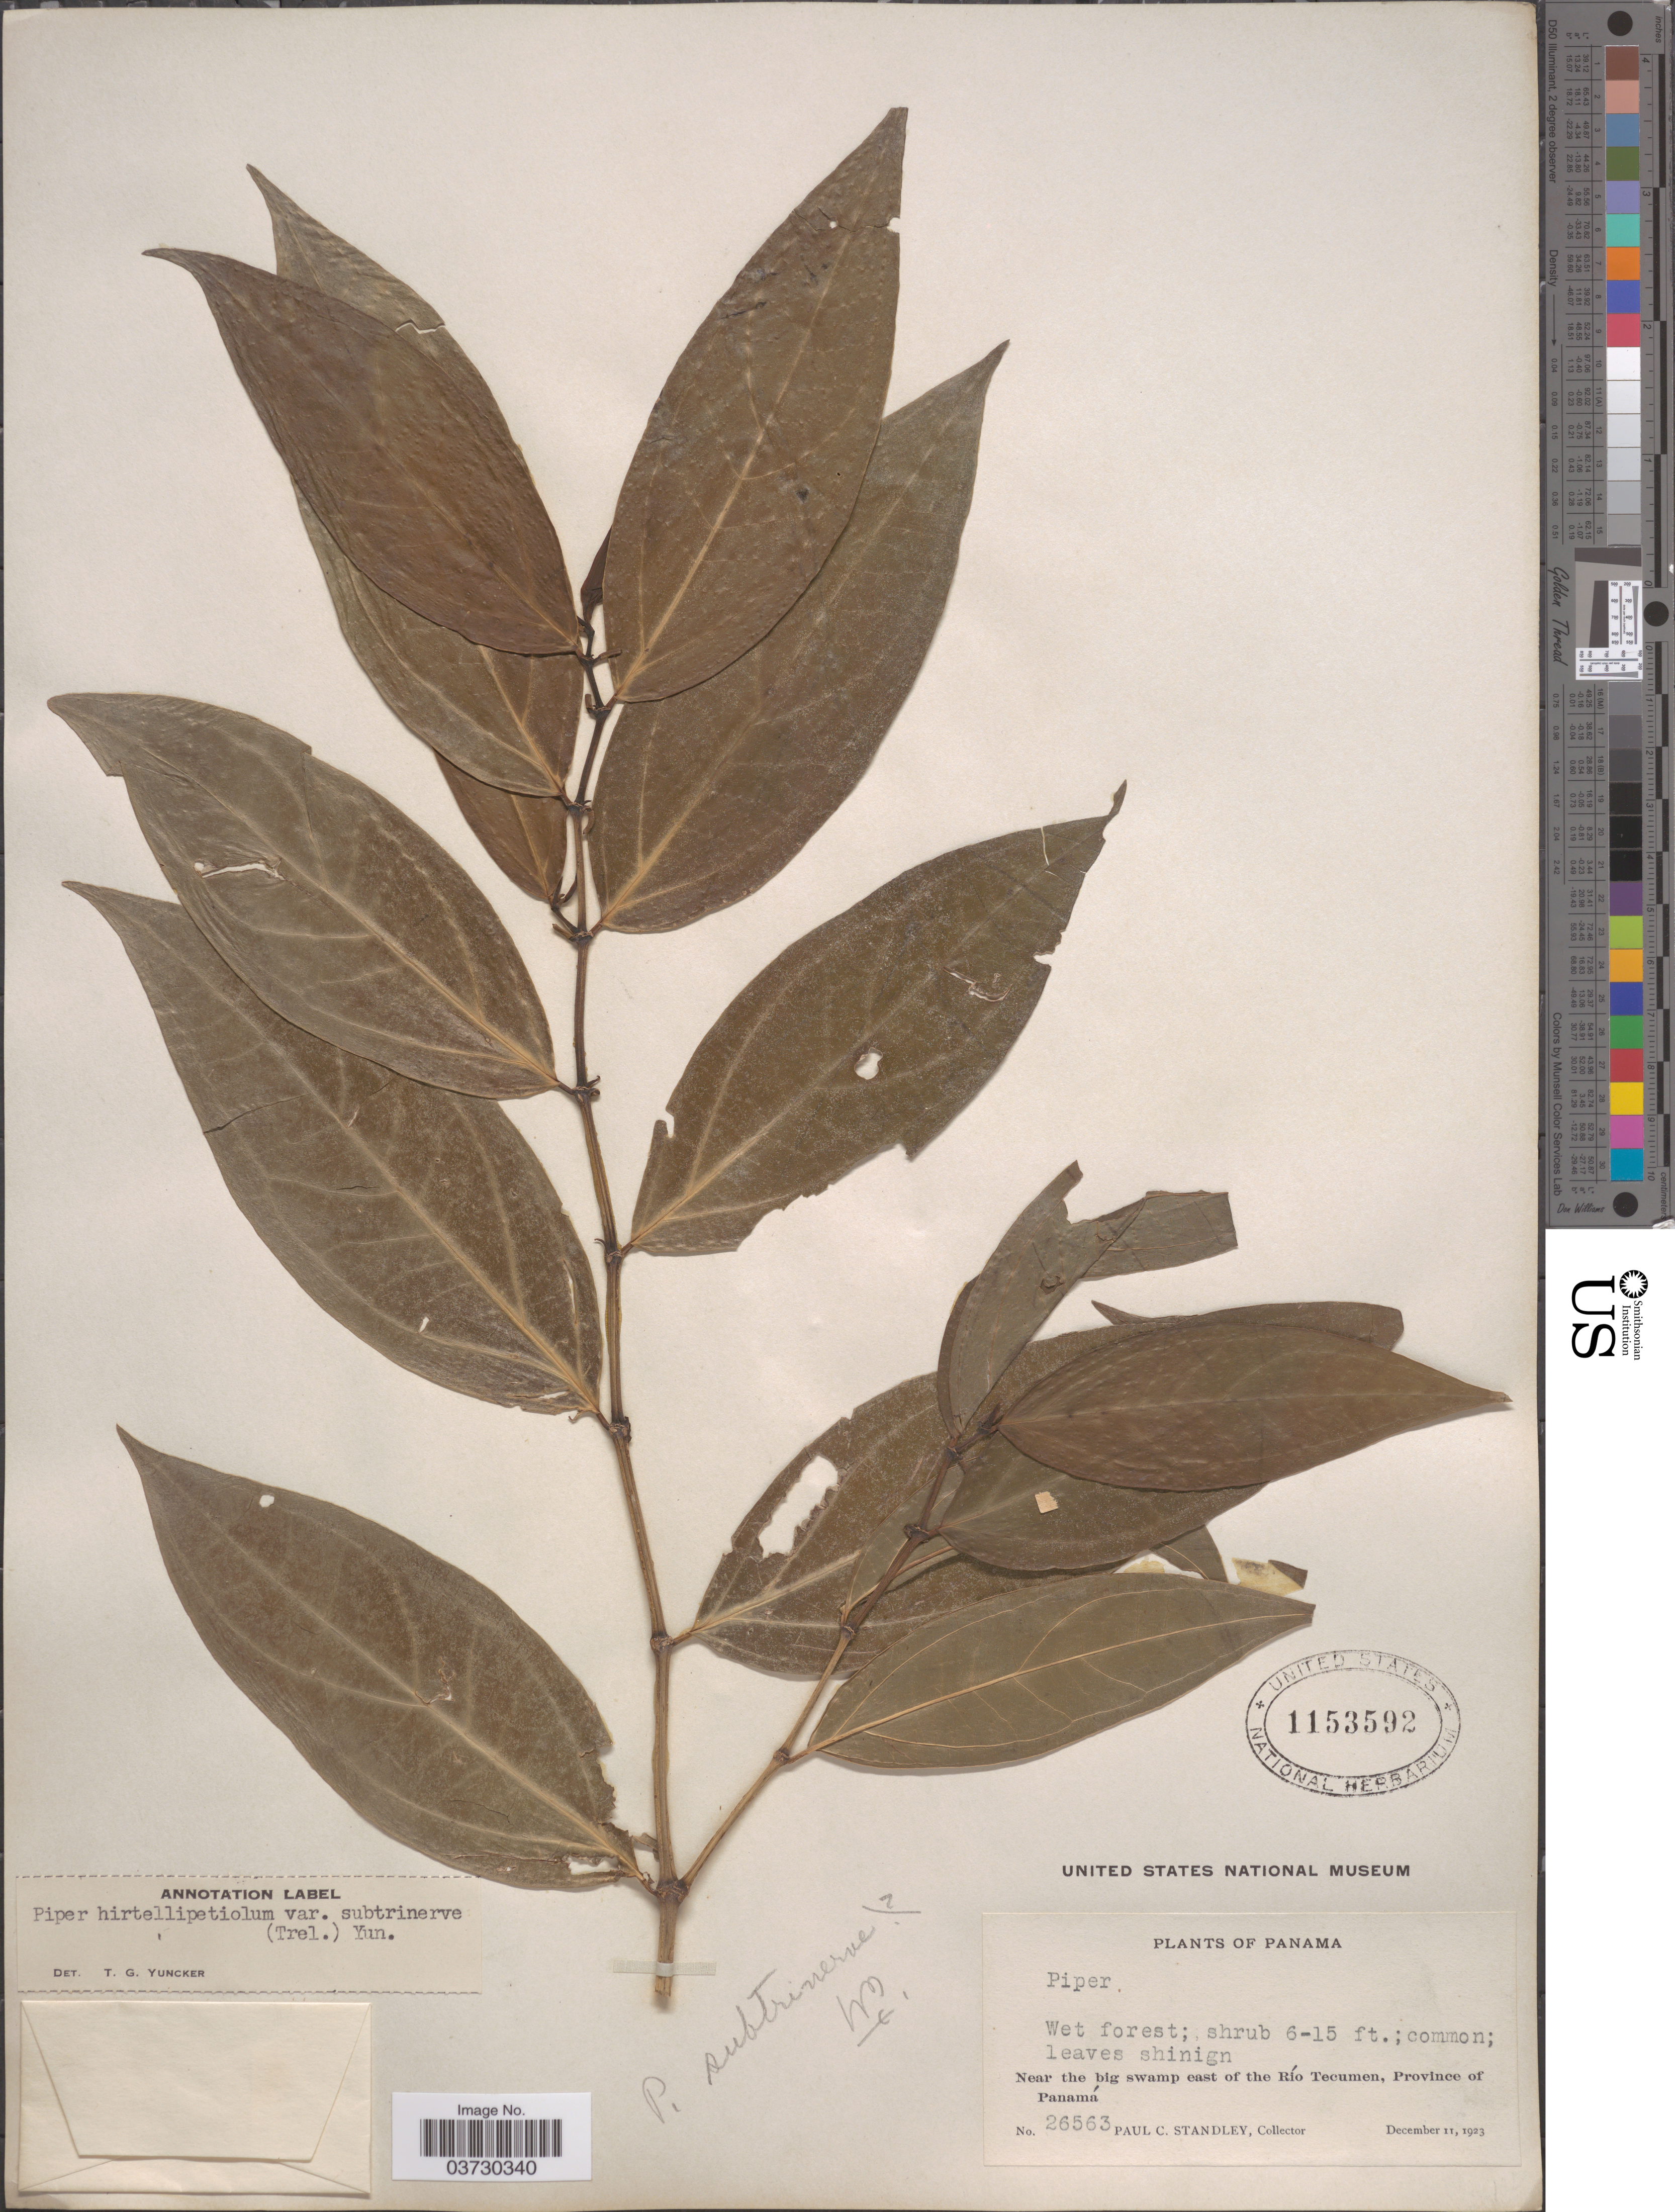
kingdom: Plantae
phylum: Tracheophyta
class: Magnoliopsida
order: Piperales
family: Piperaceae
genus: Piper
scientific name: Piper hirtellipetiolum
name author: C. DC.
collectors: P. C. Standley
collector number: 26563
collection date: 1923-12-11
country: Panama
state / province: Panamá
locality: Near the big swamp east of the Río Tecumen.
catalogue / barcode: US 1153592